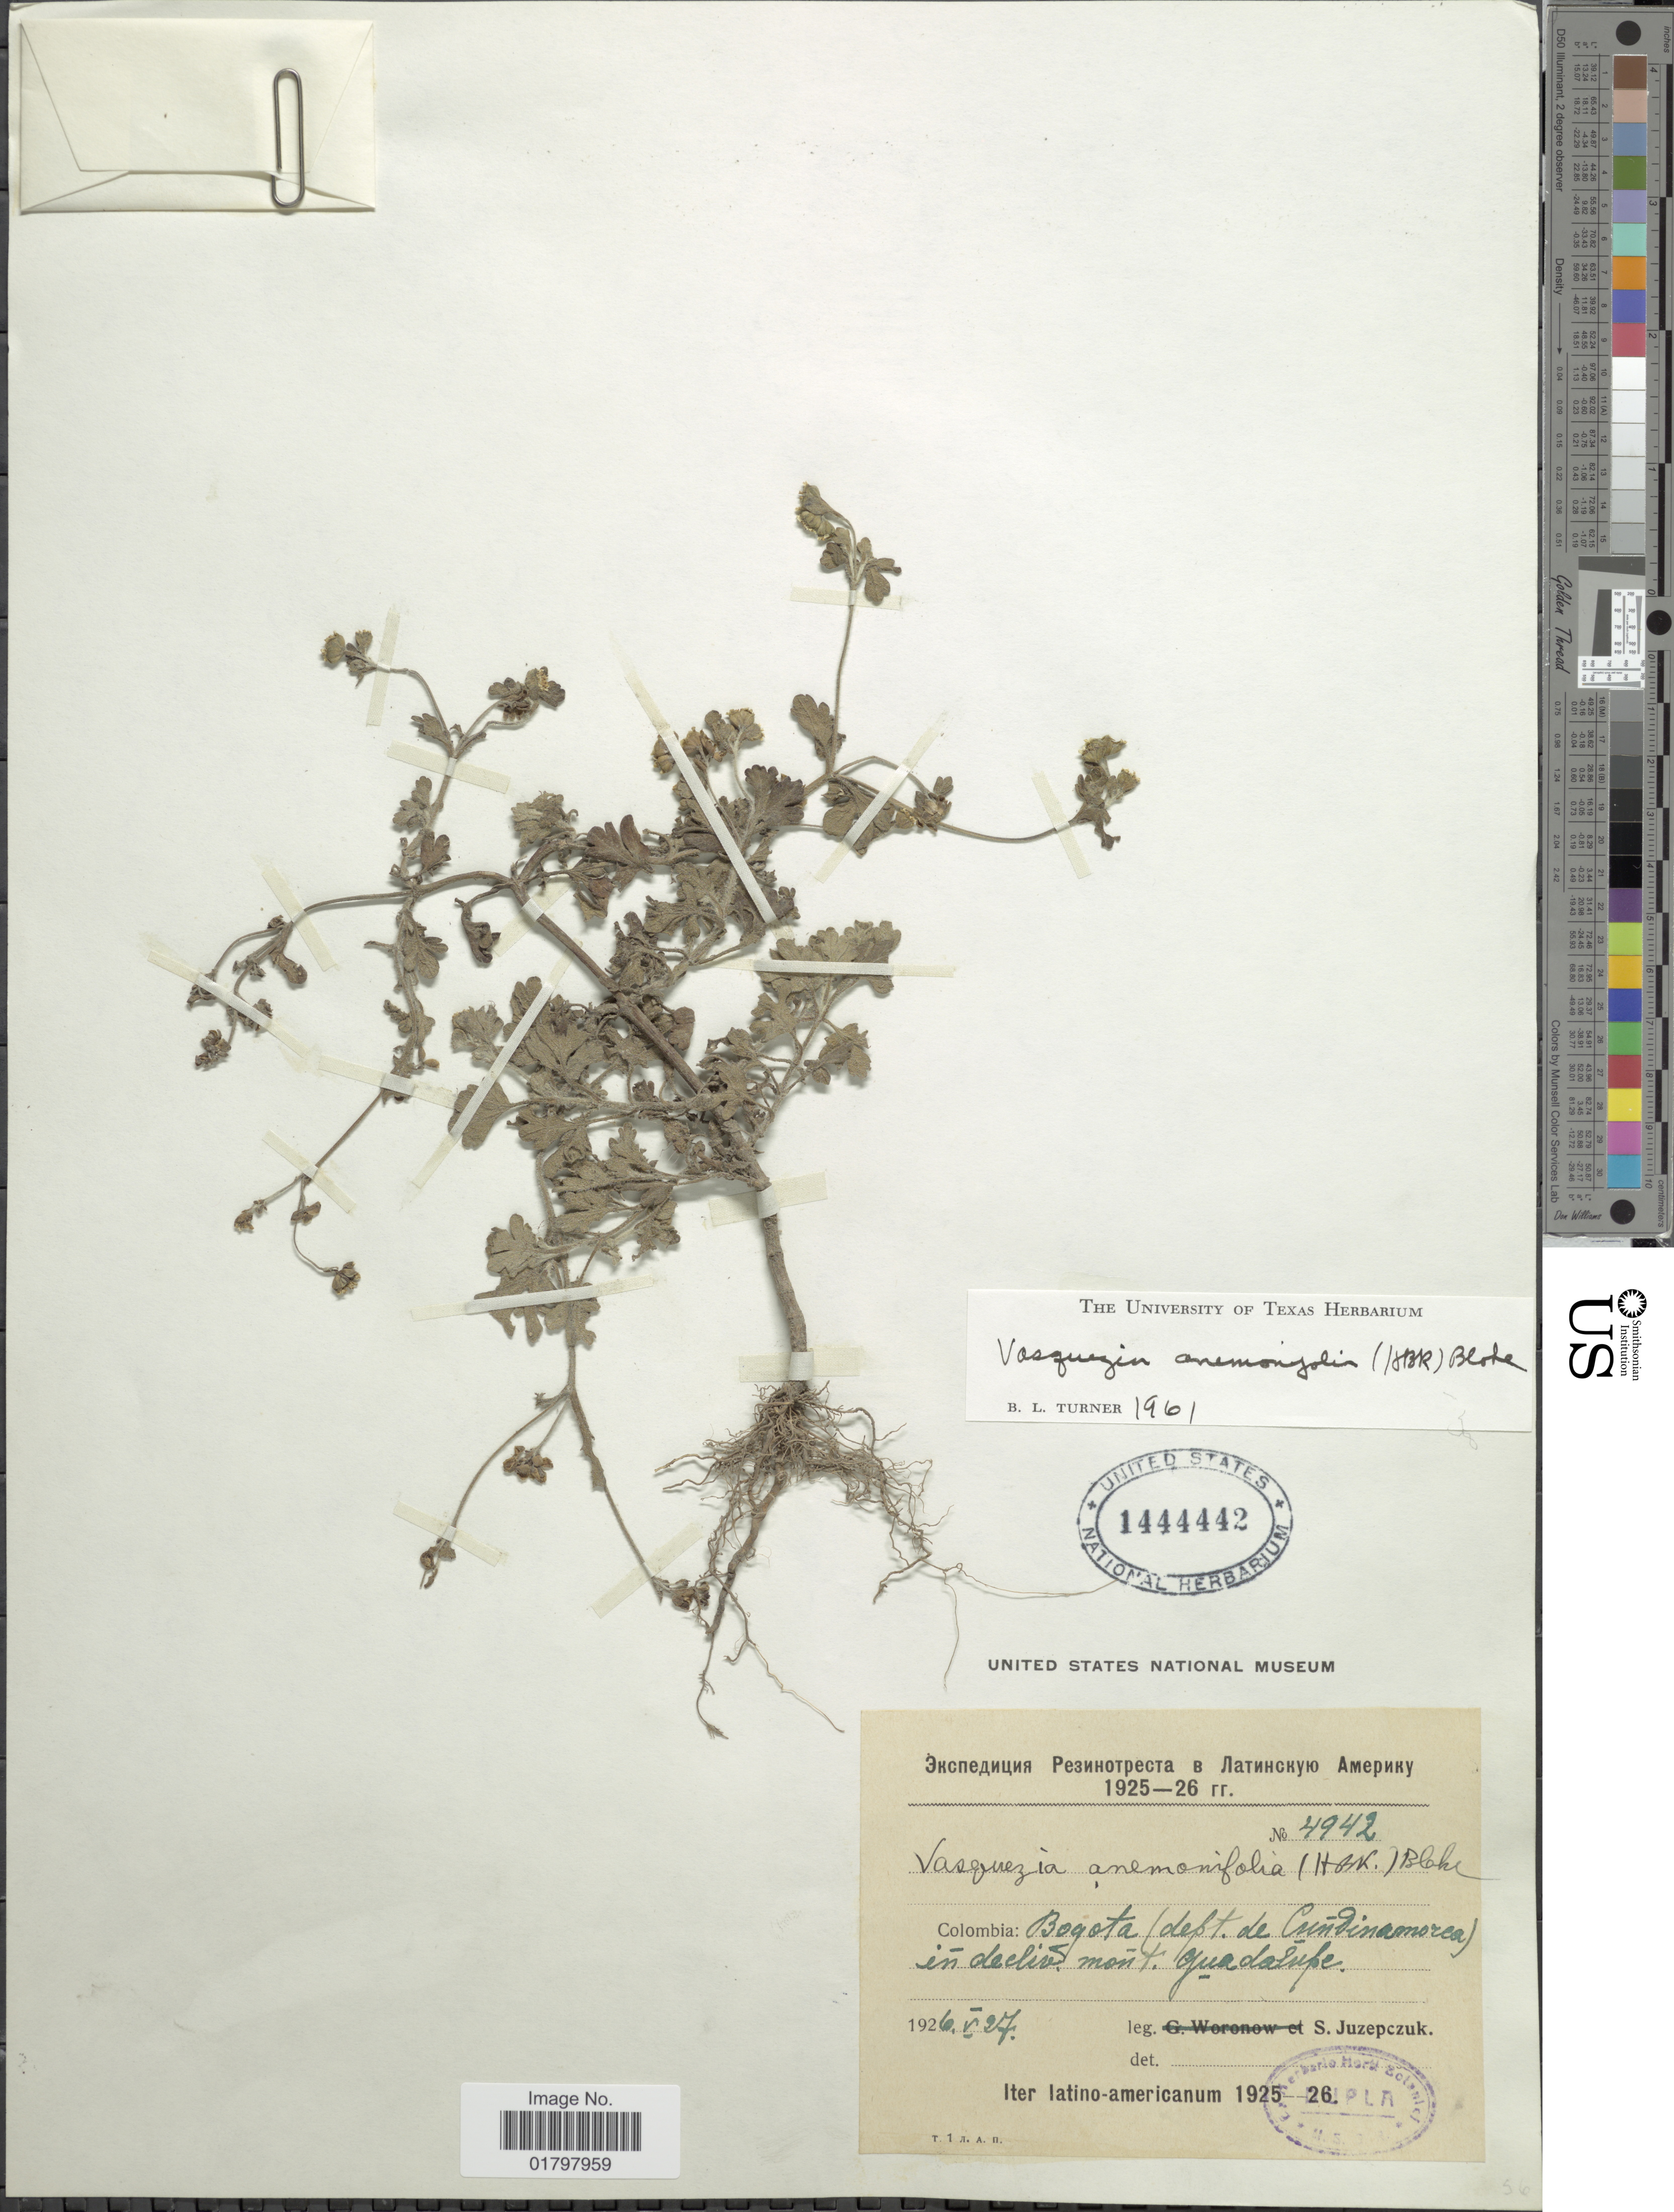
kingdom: Plantae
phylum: Tracheophyta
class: Magnoliopsida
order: Asterales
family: Asteraceae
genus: Vasquesia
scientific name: Vasquesia anemonifolia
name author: (Kunth) Less.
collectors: S. V. Juzepczuk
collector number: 4942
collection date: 1926-05-27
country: Colombia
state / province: Cundinamarca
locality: Colombia: Bogota (dept. de Cundinamarca) in decliv. mont. Guadalupe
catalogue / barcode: US 1444442